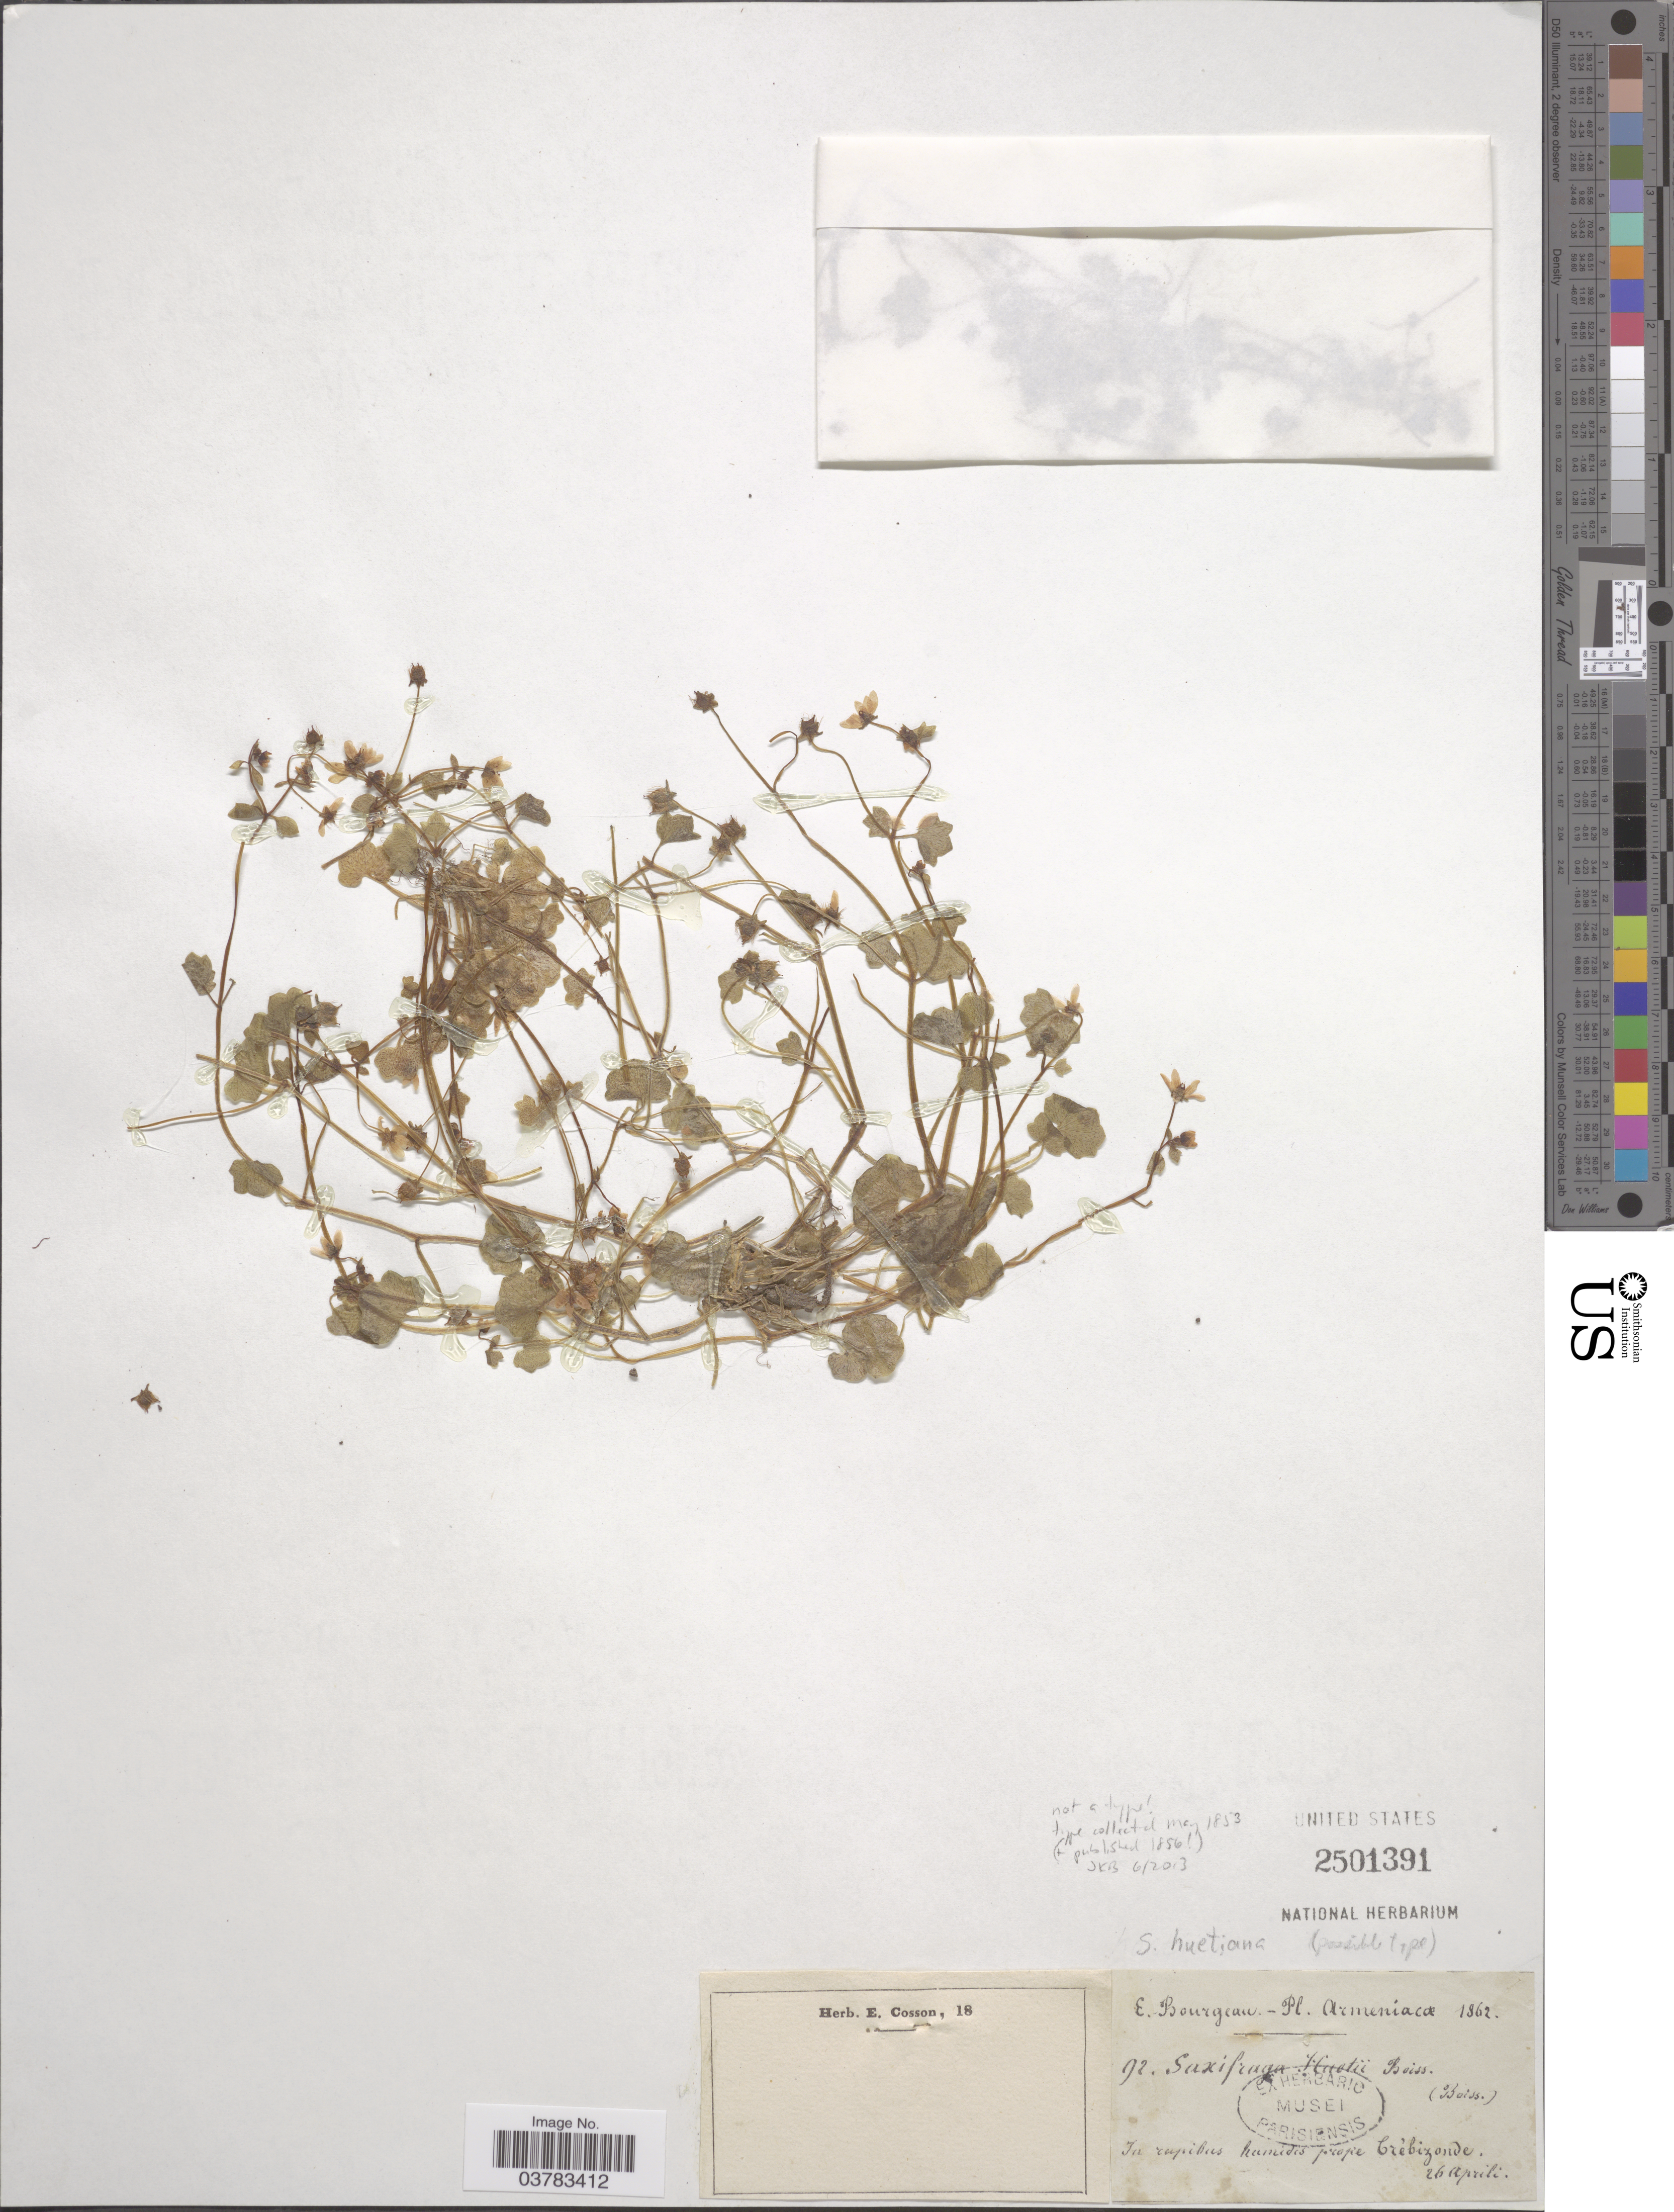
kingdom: Plantae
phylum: Tracheophyta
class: Magnoliopsida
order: Saxifragales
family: Saxifragaceae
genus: Saxifraga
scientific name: Saxifraga huetiana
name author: Boiss.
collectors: E. Bourgeau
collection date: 1862-04-26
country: Turkey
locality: Armeniacæ. In rupibus humides prope Trèbizonde.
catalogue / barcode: US 2501391